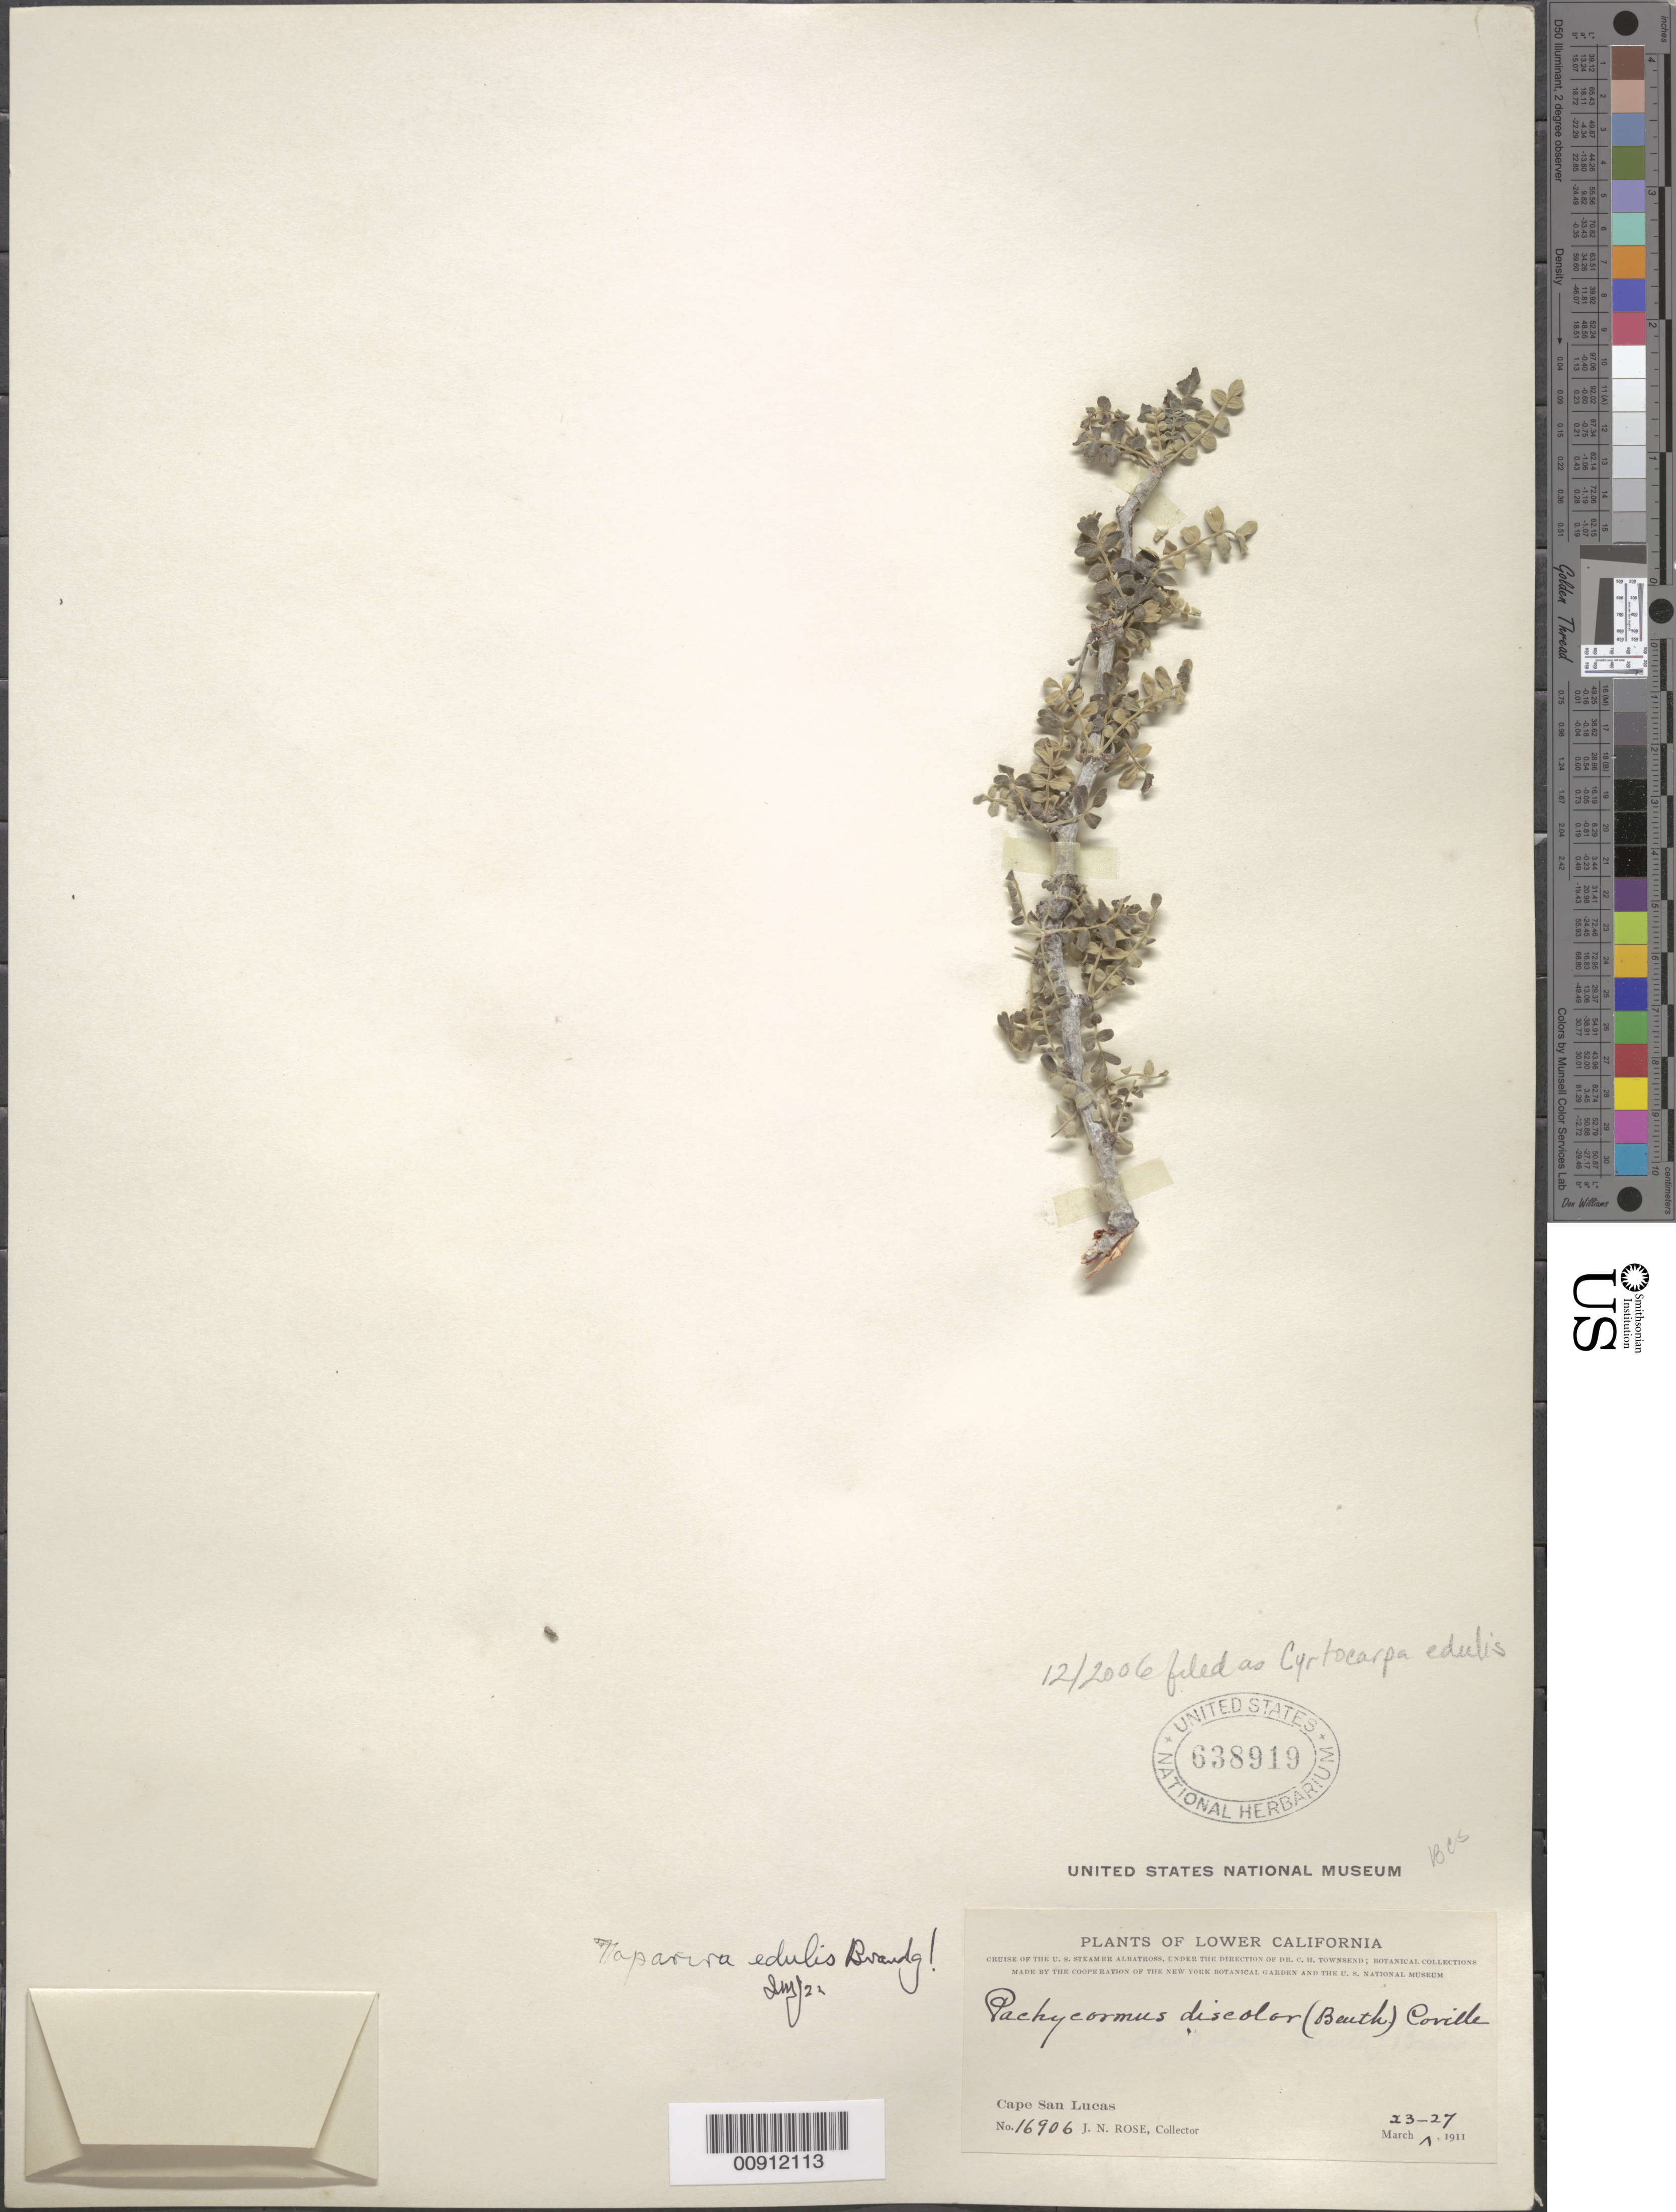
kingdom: Plantae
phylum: Tracheophyta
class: Magnoliopsida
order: Sapindales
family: Anacardiaceae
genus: Cyrtocarpa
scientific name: Cyrtocarpa edulis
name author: (Brandegee) Standl.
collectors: J. N. Rose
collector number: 16906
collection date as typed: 23 Mar 1911 to 27 Mar 1911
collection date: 1911-03-23/1911-03-27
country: Mexico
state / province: Baja California Sur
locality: Cape San Lucas. Lower California.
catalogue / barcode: US 638919